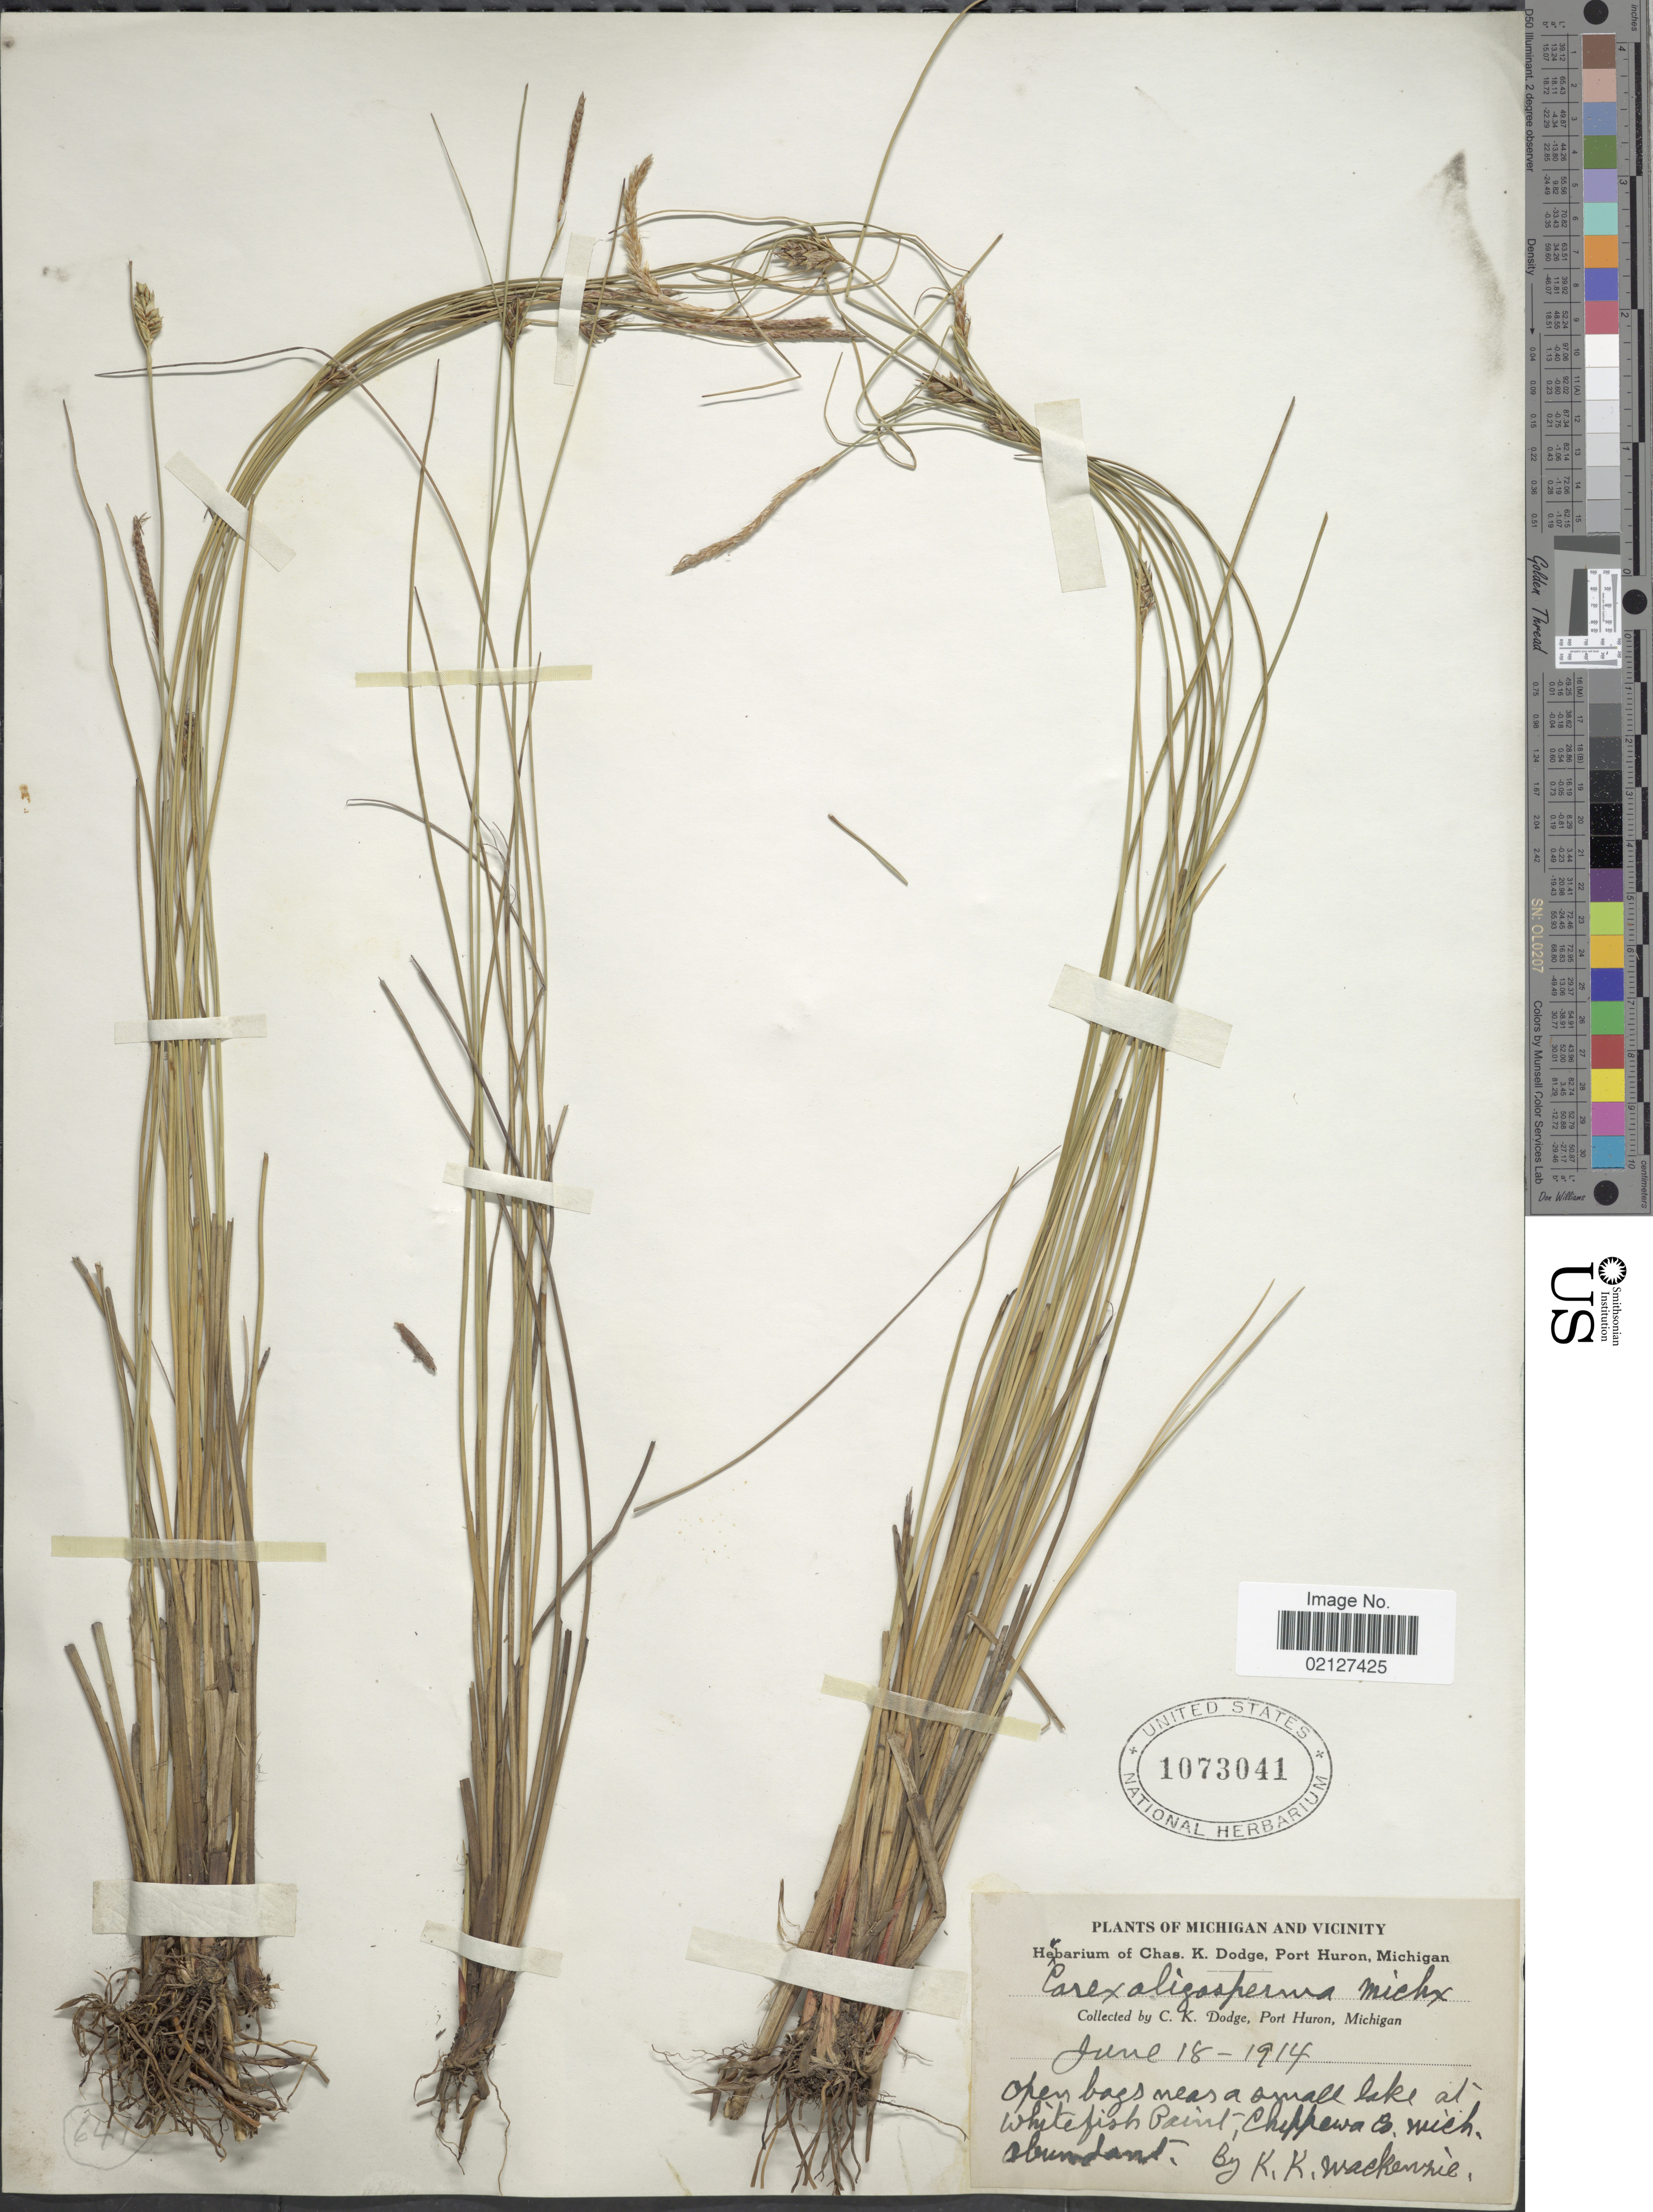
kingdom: Plantae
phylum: Tracheophyta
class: Liliopsida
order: Poales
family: Cyperaceae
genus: Carex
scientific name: Carex oligosperma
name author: Michx.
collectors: C. Dodge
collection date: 1915-06-18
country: United States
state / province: Michigan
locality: Michigan and Vicinity, open bags near small lake at Whitefish Point, Chippewa Co.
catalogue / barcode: US 1073041